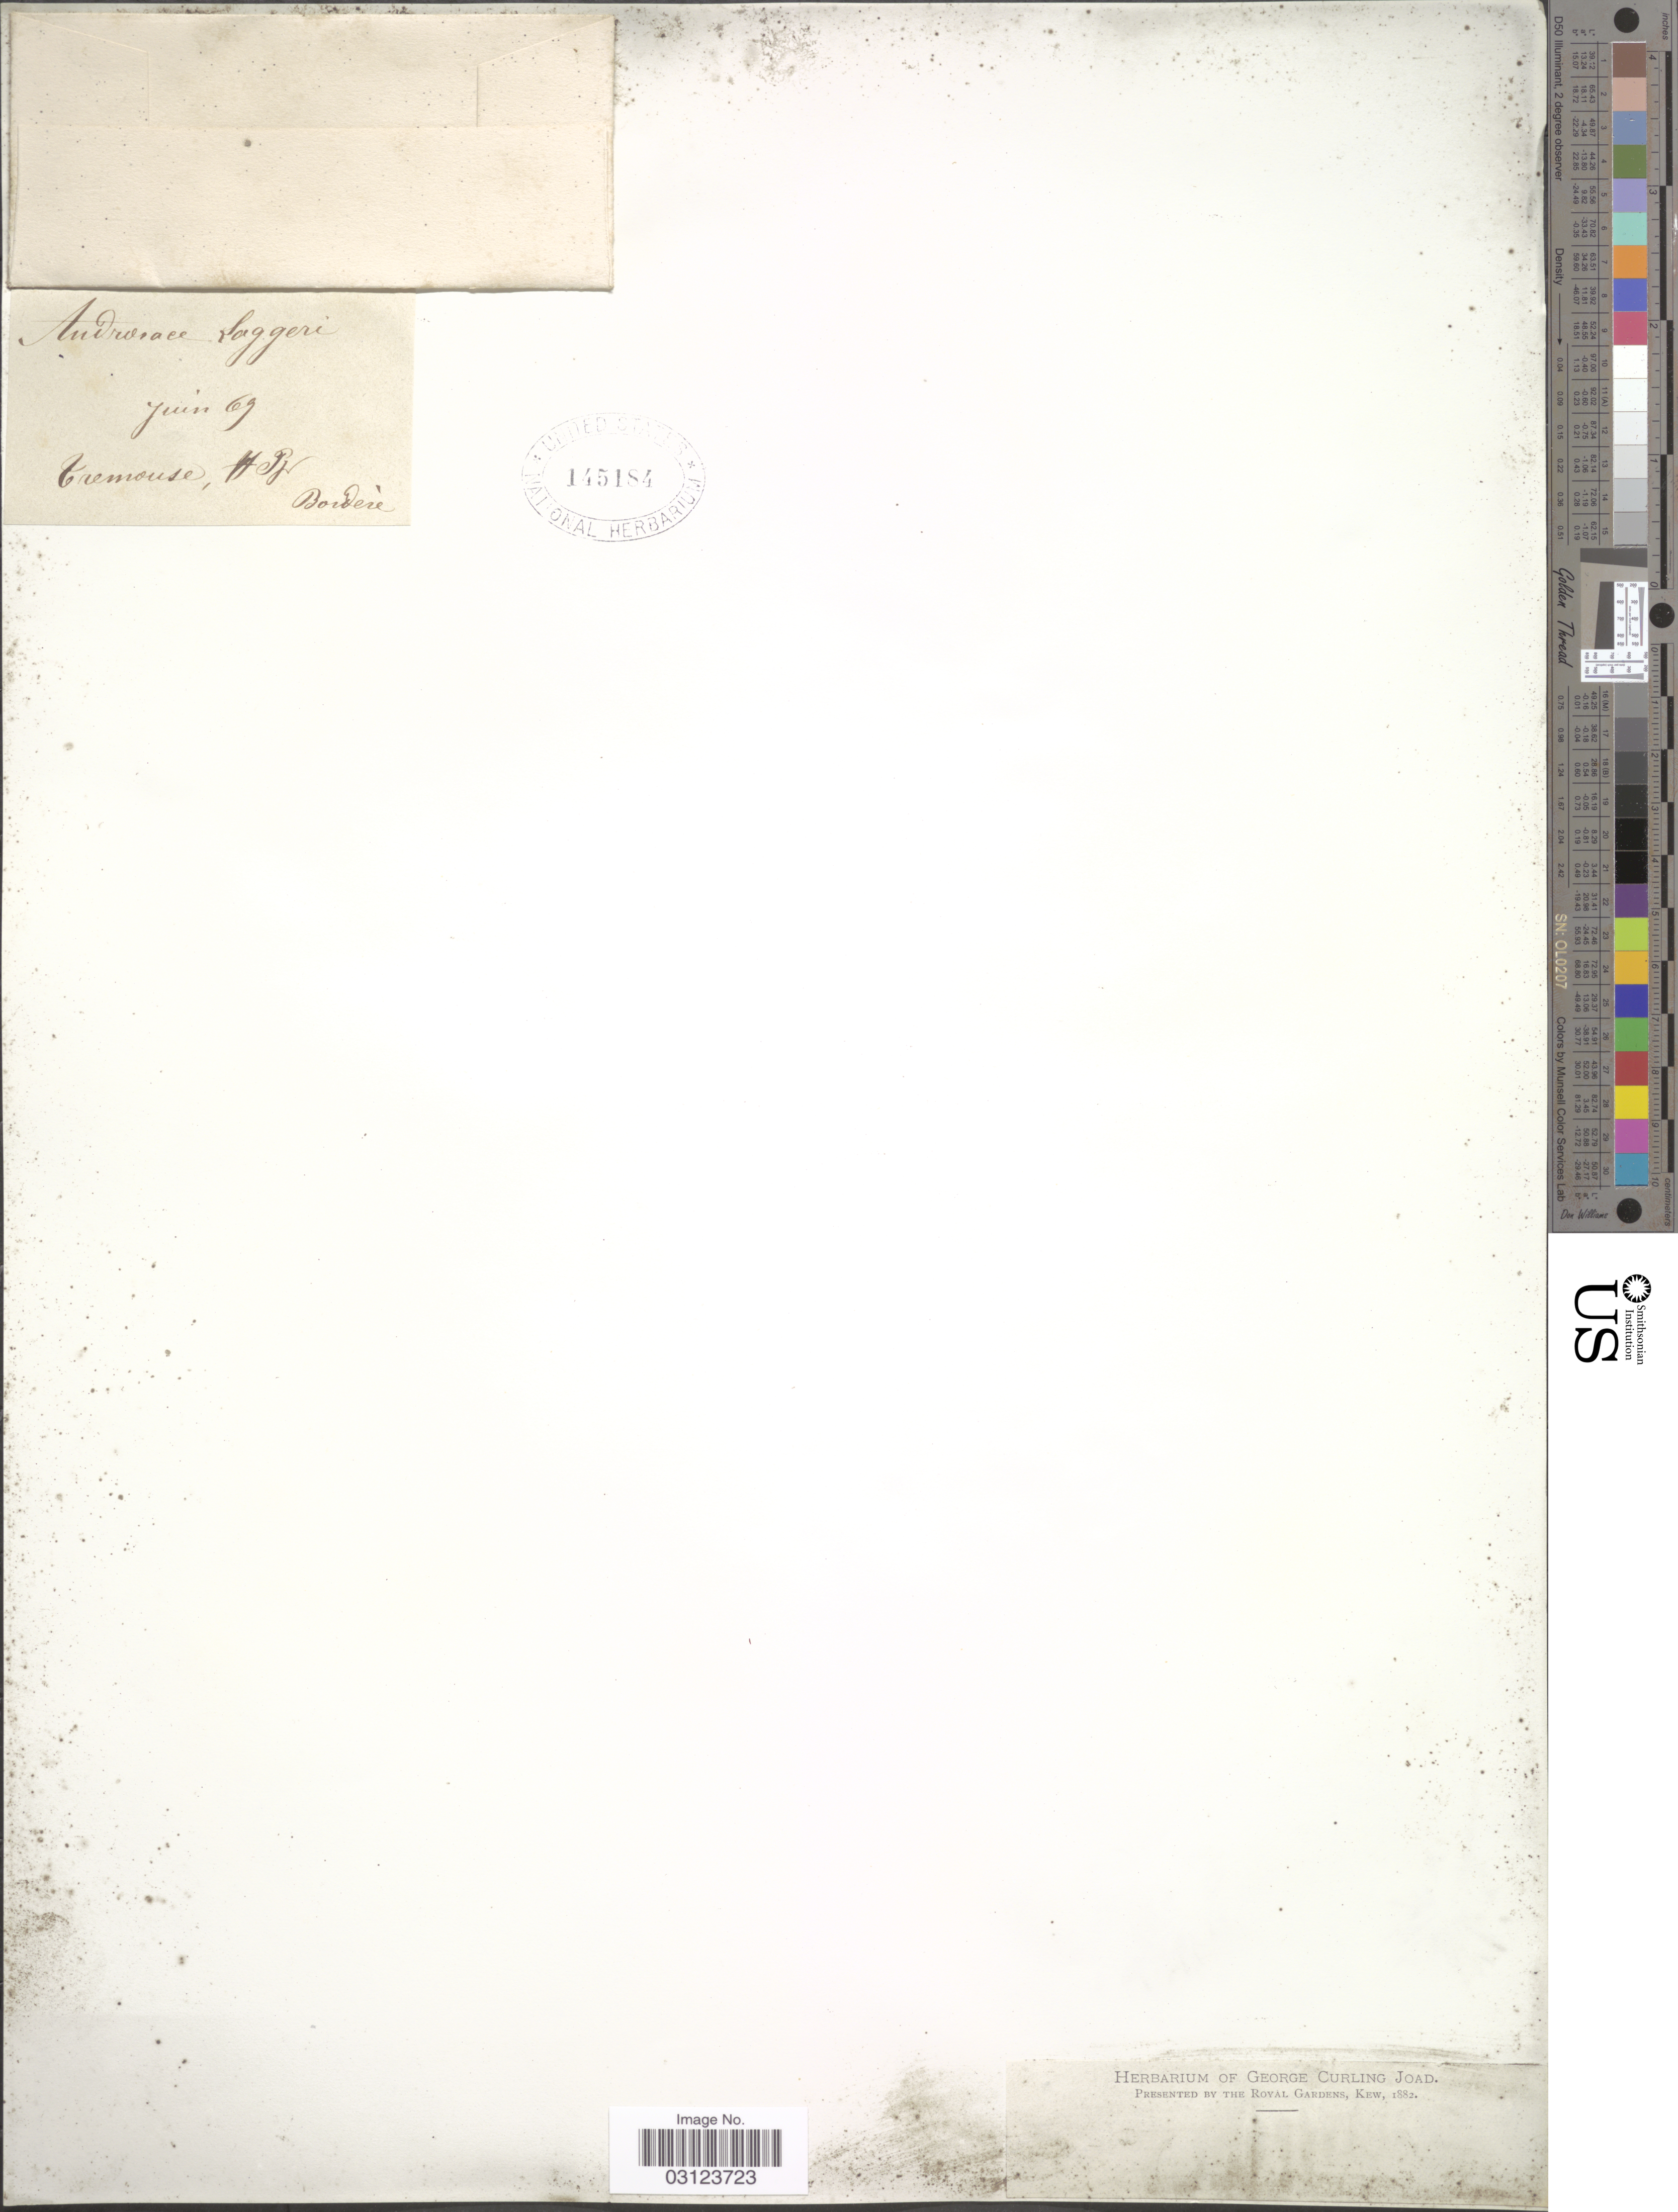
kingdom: Plantae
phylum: Tracheophyta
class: Magnoliopsida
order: Ericales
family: Primulaceae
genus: Androsace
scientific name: Androsace lactea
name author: L.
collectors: -. Bordère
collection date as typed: Transcribed d/m/y: /6/69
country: France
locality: Cremouse, H Py.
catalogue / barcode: US 145184